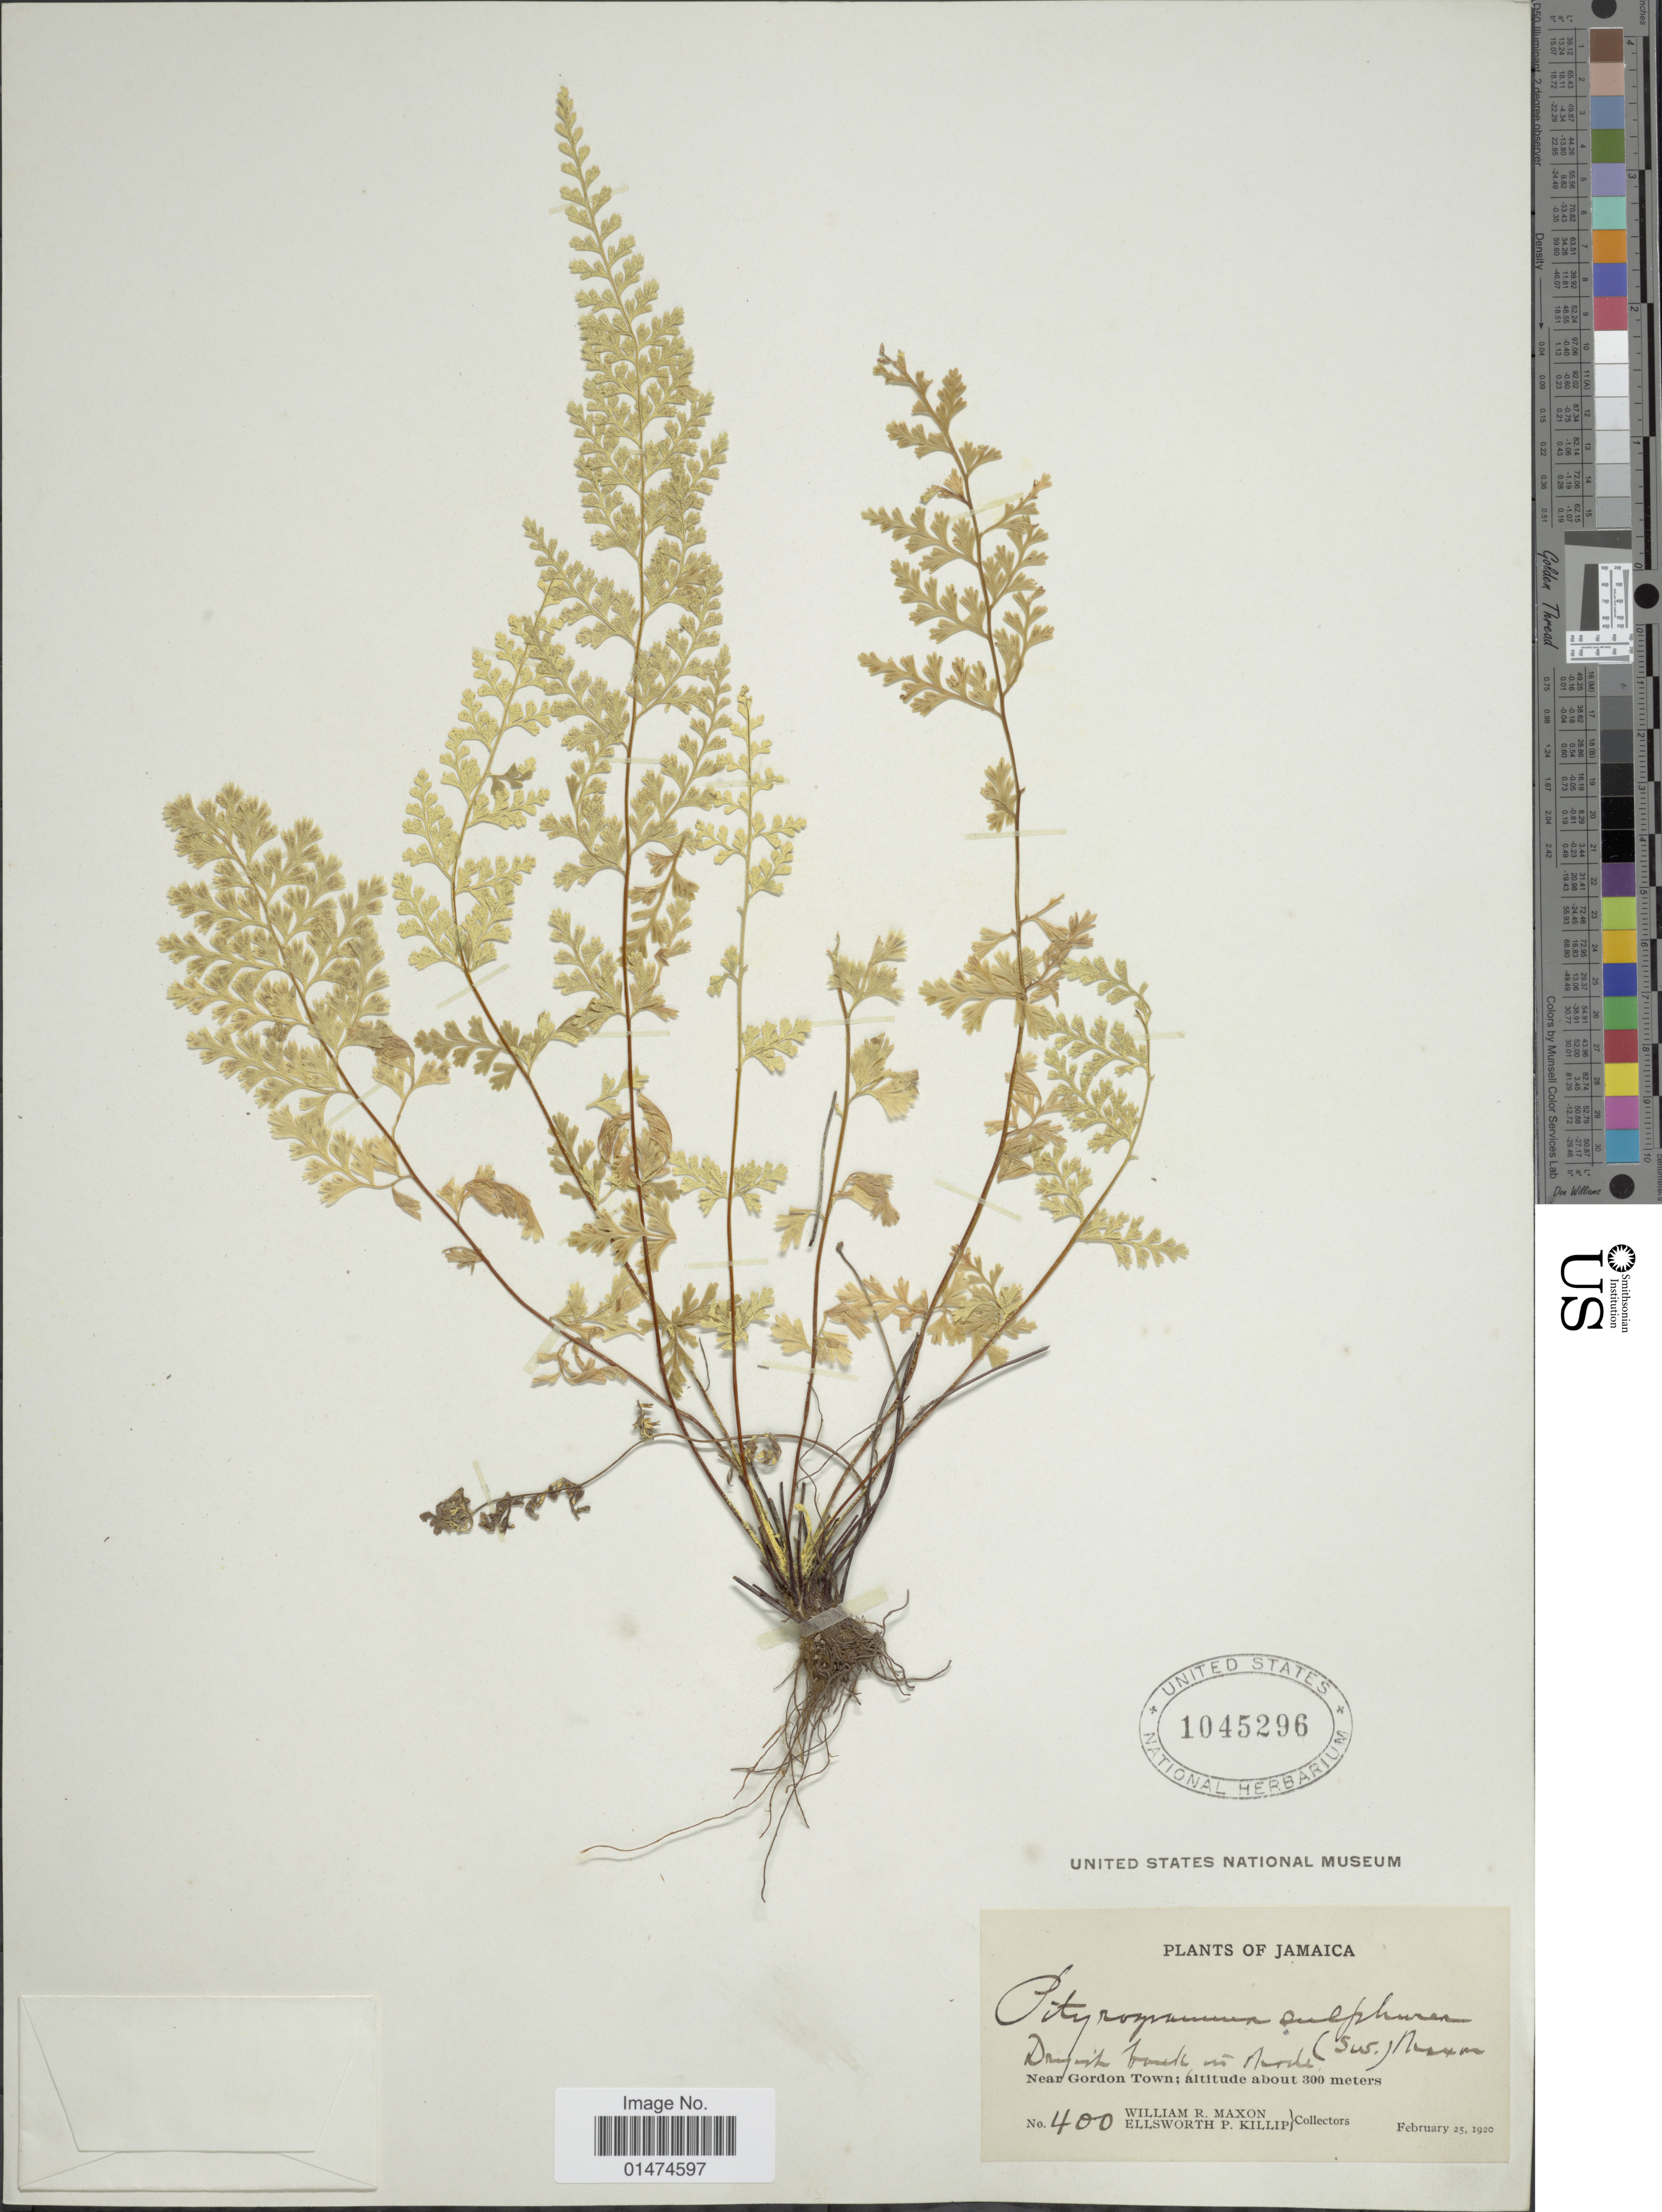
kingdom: Plantae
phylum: Tracheophyta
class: Polypodiopsida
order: Polypodiales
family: Pteridaceae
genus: Pityrogramma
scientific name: Pityrogramma sulphurea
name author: (Sw.) Maxon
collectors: W. R. Maxon & E. P. Killip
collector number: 400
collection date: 1920-02-25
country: Jamaica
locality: Jamaica, near Gordon Town.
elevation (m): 300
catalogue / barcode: US 1045296